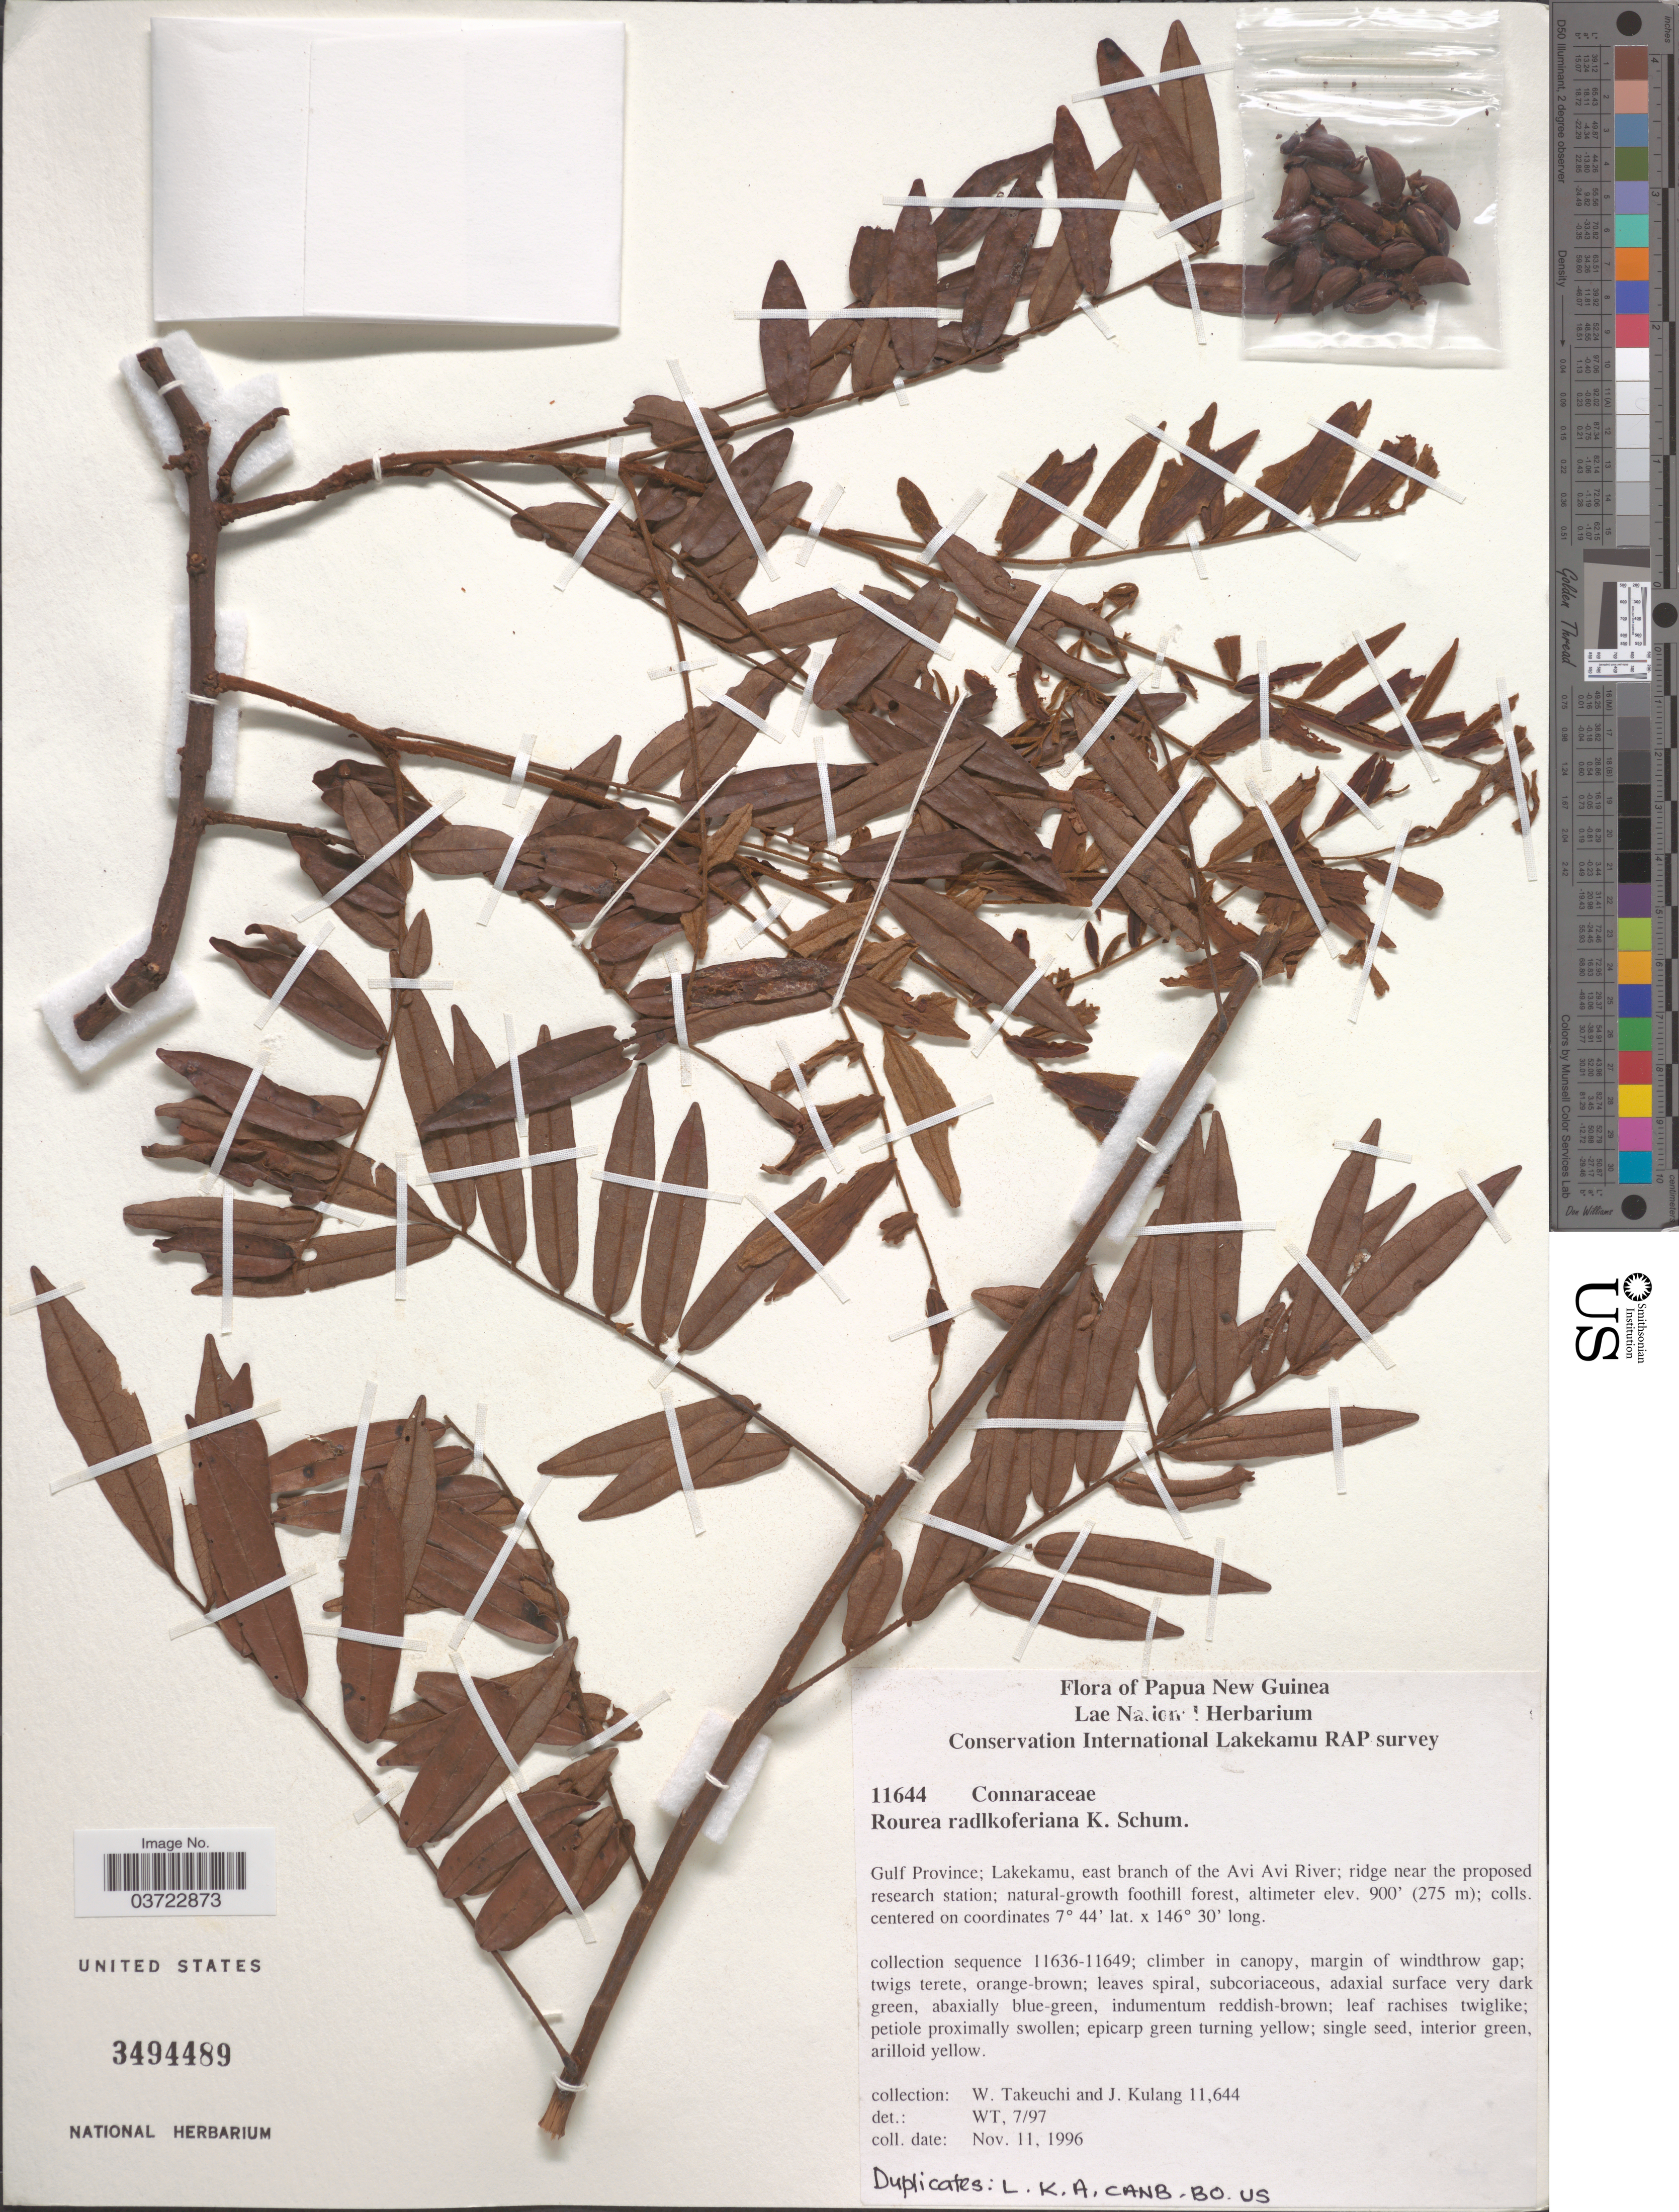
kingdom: Plantae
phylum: Tracheophyta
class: Magnoliopsida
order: Oxalidales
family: Connaraceae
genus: Rourea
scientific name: Rourea radlkoferiana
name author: K. Schum.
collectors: W. Takeuchi & J. Kulang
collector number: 11644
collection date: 1996-11-11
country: Papua New Guinea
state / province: Gulf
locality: Lakekamu, east branch of the Avi Avi River; ridge near the proposed research station.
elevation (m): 274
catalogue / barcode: US 3494489